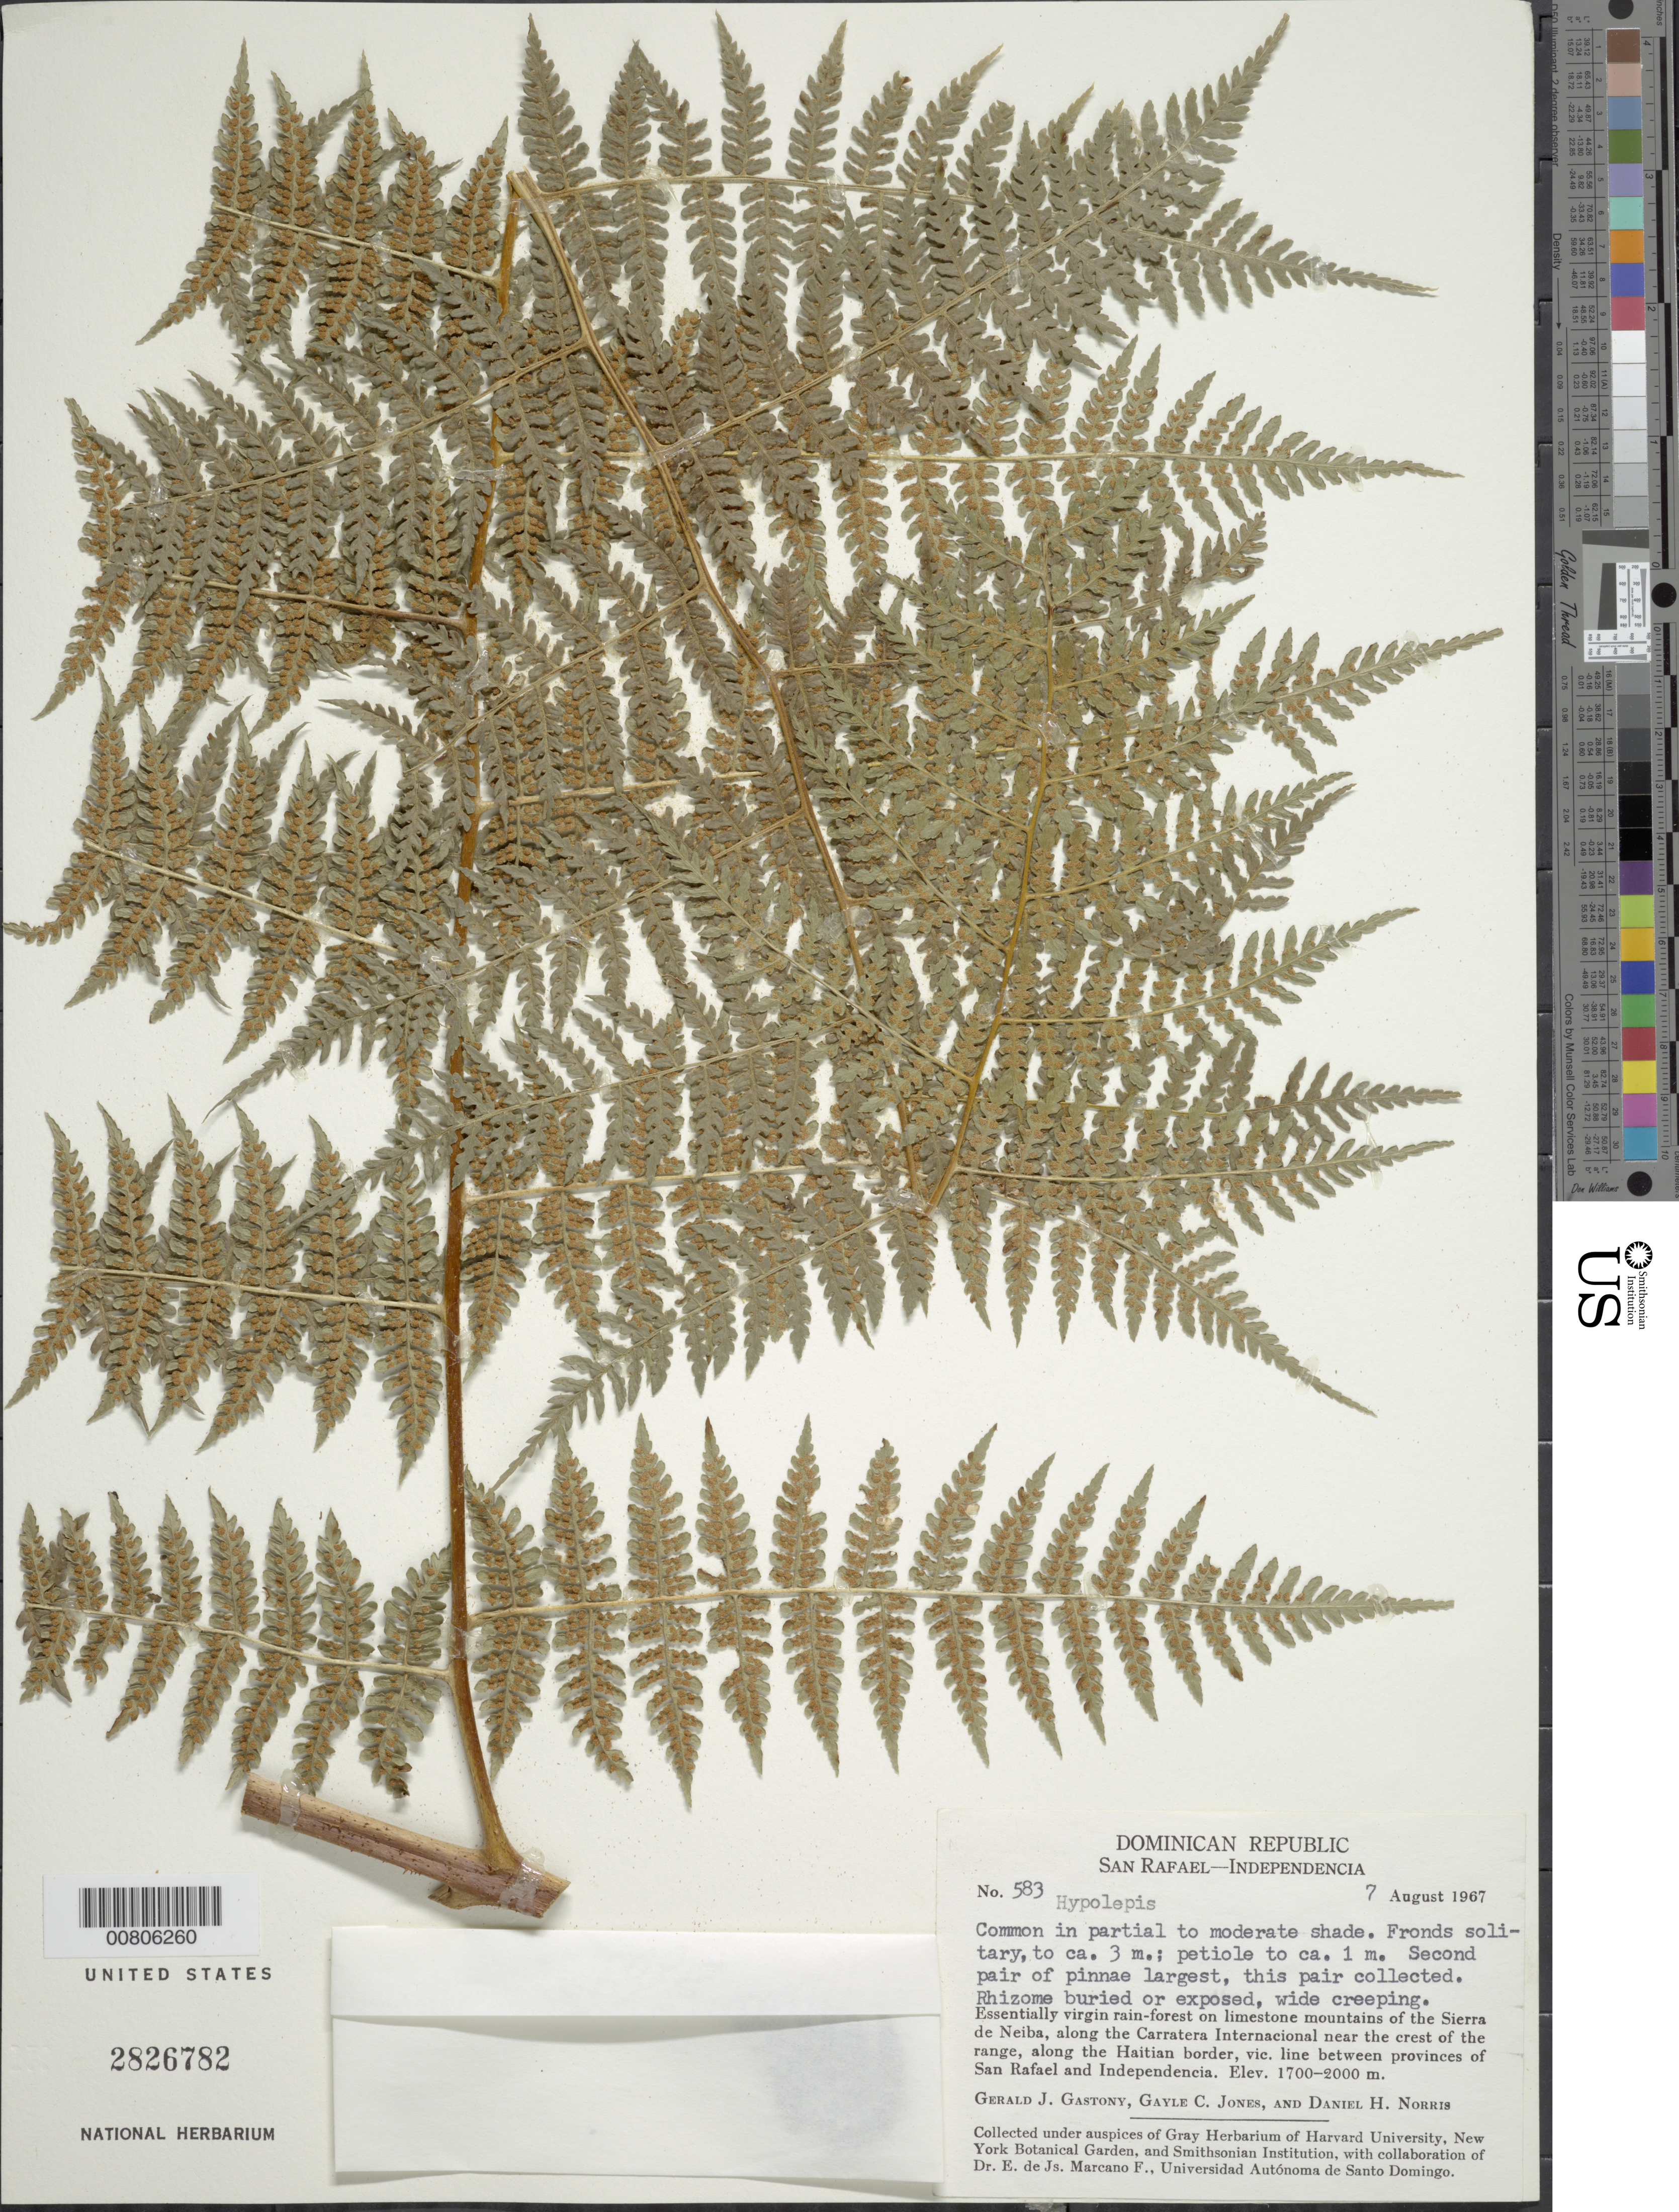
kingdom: Plantae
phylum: Tracheophyta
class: Polypodiopsida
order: Polypodiales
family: Dennstaedtiaceae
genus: Hypolepis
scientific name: Hypolepis sp.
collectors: G. Gastony, G. C. Jones & D. H. Norris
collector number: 583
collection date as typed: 07 Aug 1967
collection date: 1967-08-07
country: Dominican Republic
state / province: Independencia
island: Hispaniola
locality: Provs. San Rafael-Independencia, Sierra de Neiba, Carratera Internacional, along Haitian border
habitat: Essentially virgin rainforest on limestone mountains; partial to moderate shade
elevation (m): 1700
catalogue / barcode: US 2826782